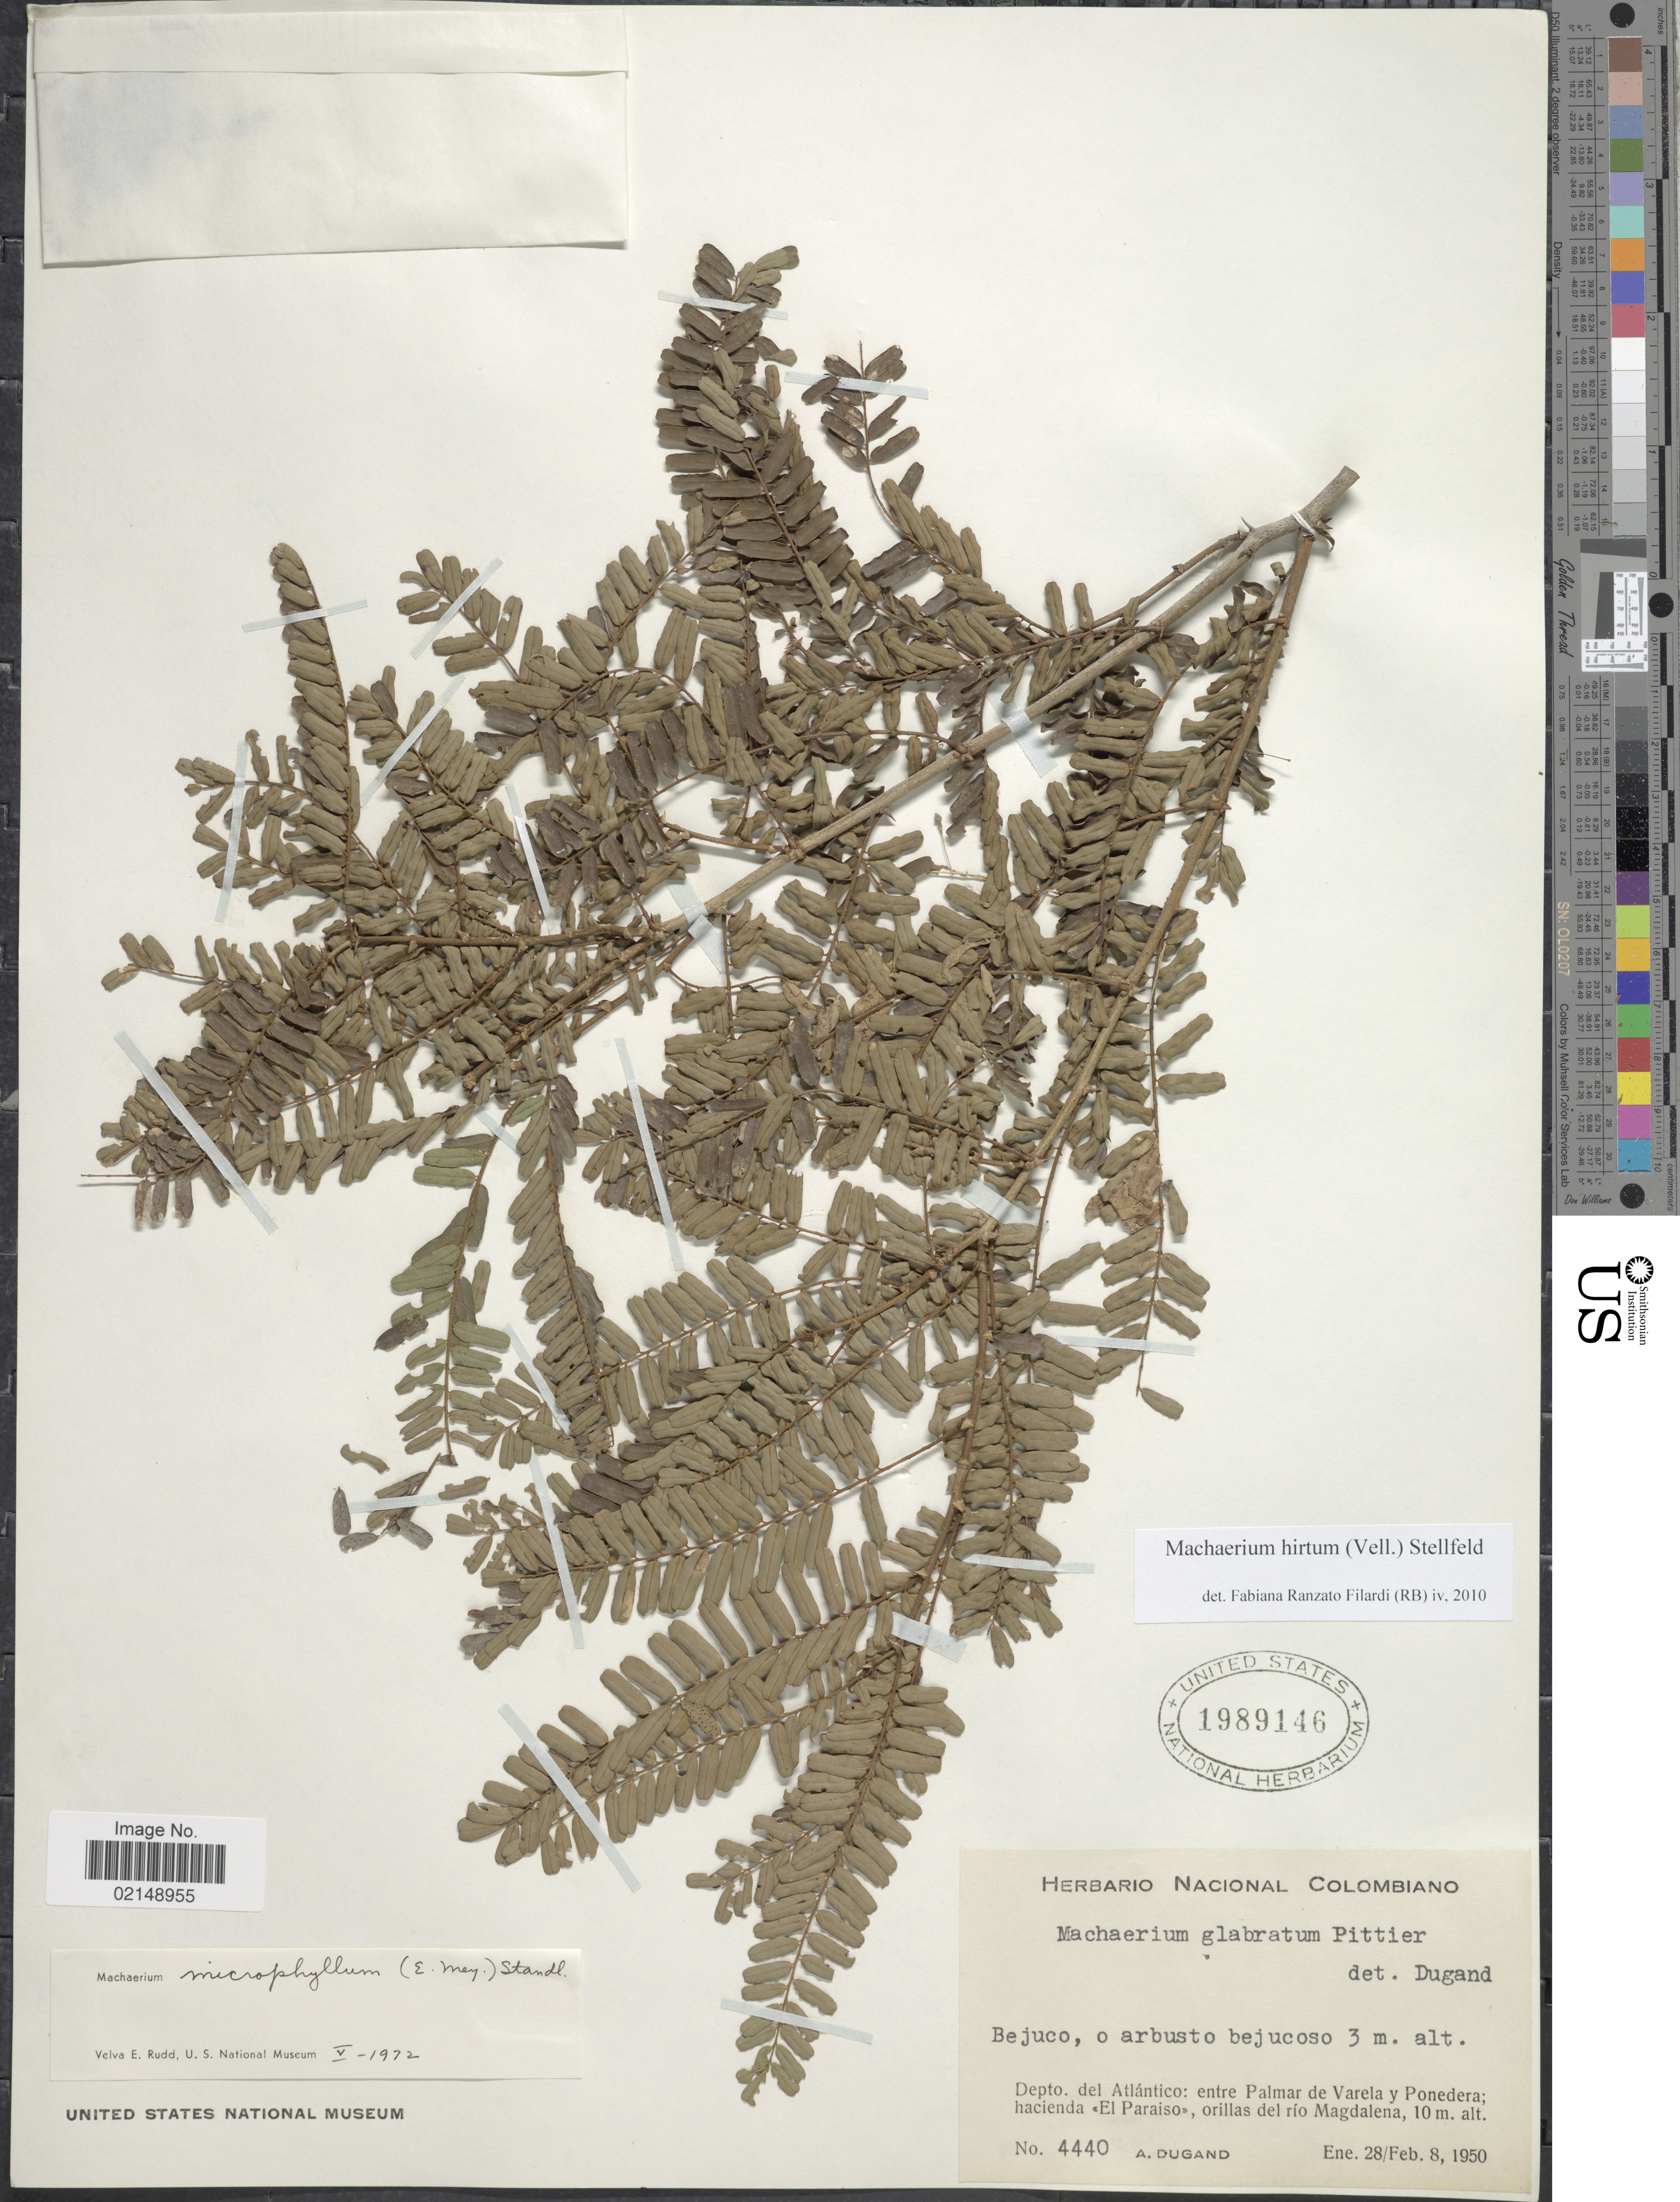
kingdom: Plantae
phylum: Tracheophyta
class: Magnoliopsida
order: Fabales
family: Fabaceae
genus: Machaerium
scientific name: Machaerium hirtum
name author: (Vell.) Stellfeld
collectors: A. Dugand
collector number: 4440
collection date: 1950-01-28/1950-02-08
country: Colombia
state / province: Atlántico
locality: Entre Palmar de Varela y Ponedera; hacienda El Paraiso, orrilas del rio Magdalena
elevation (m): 10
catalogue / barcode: US 1989146